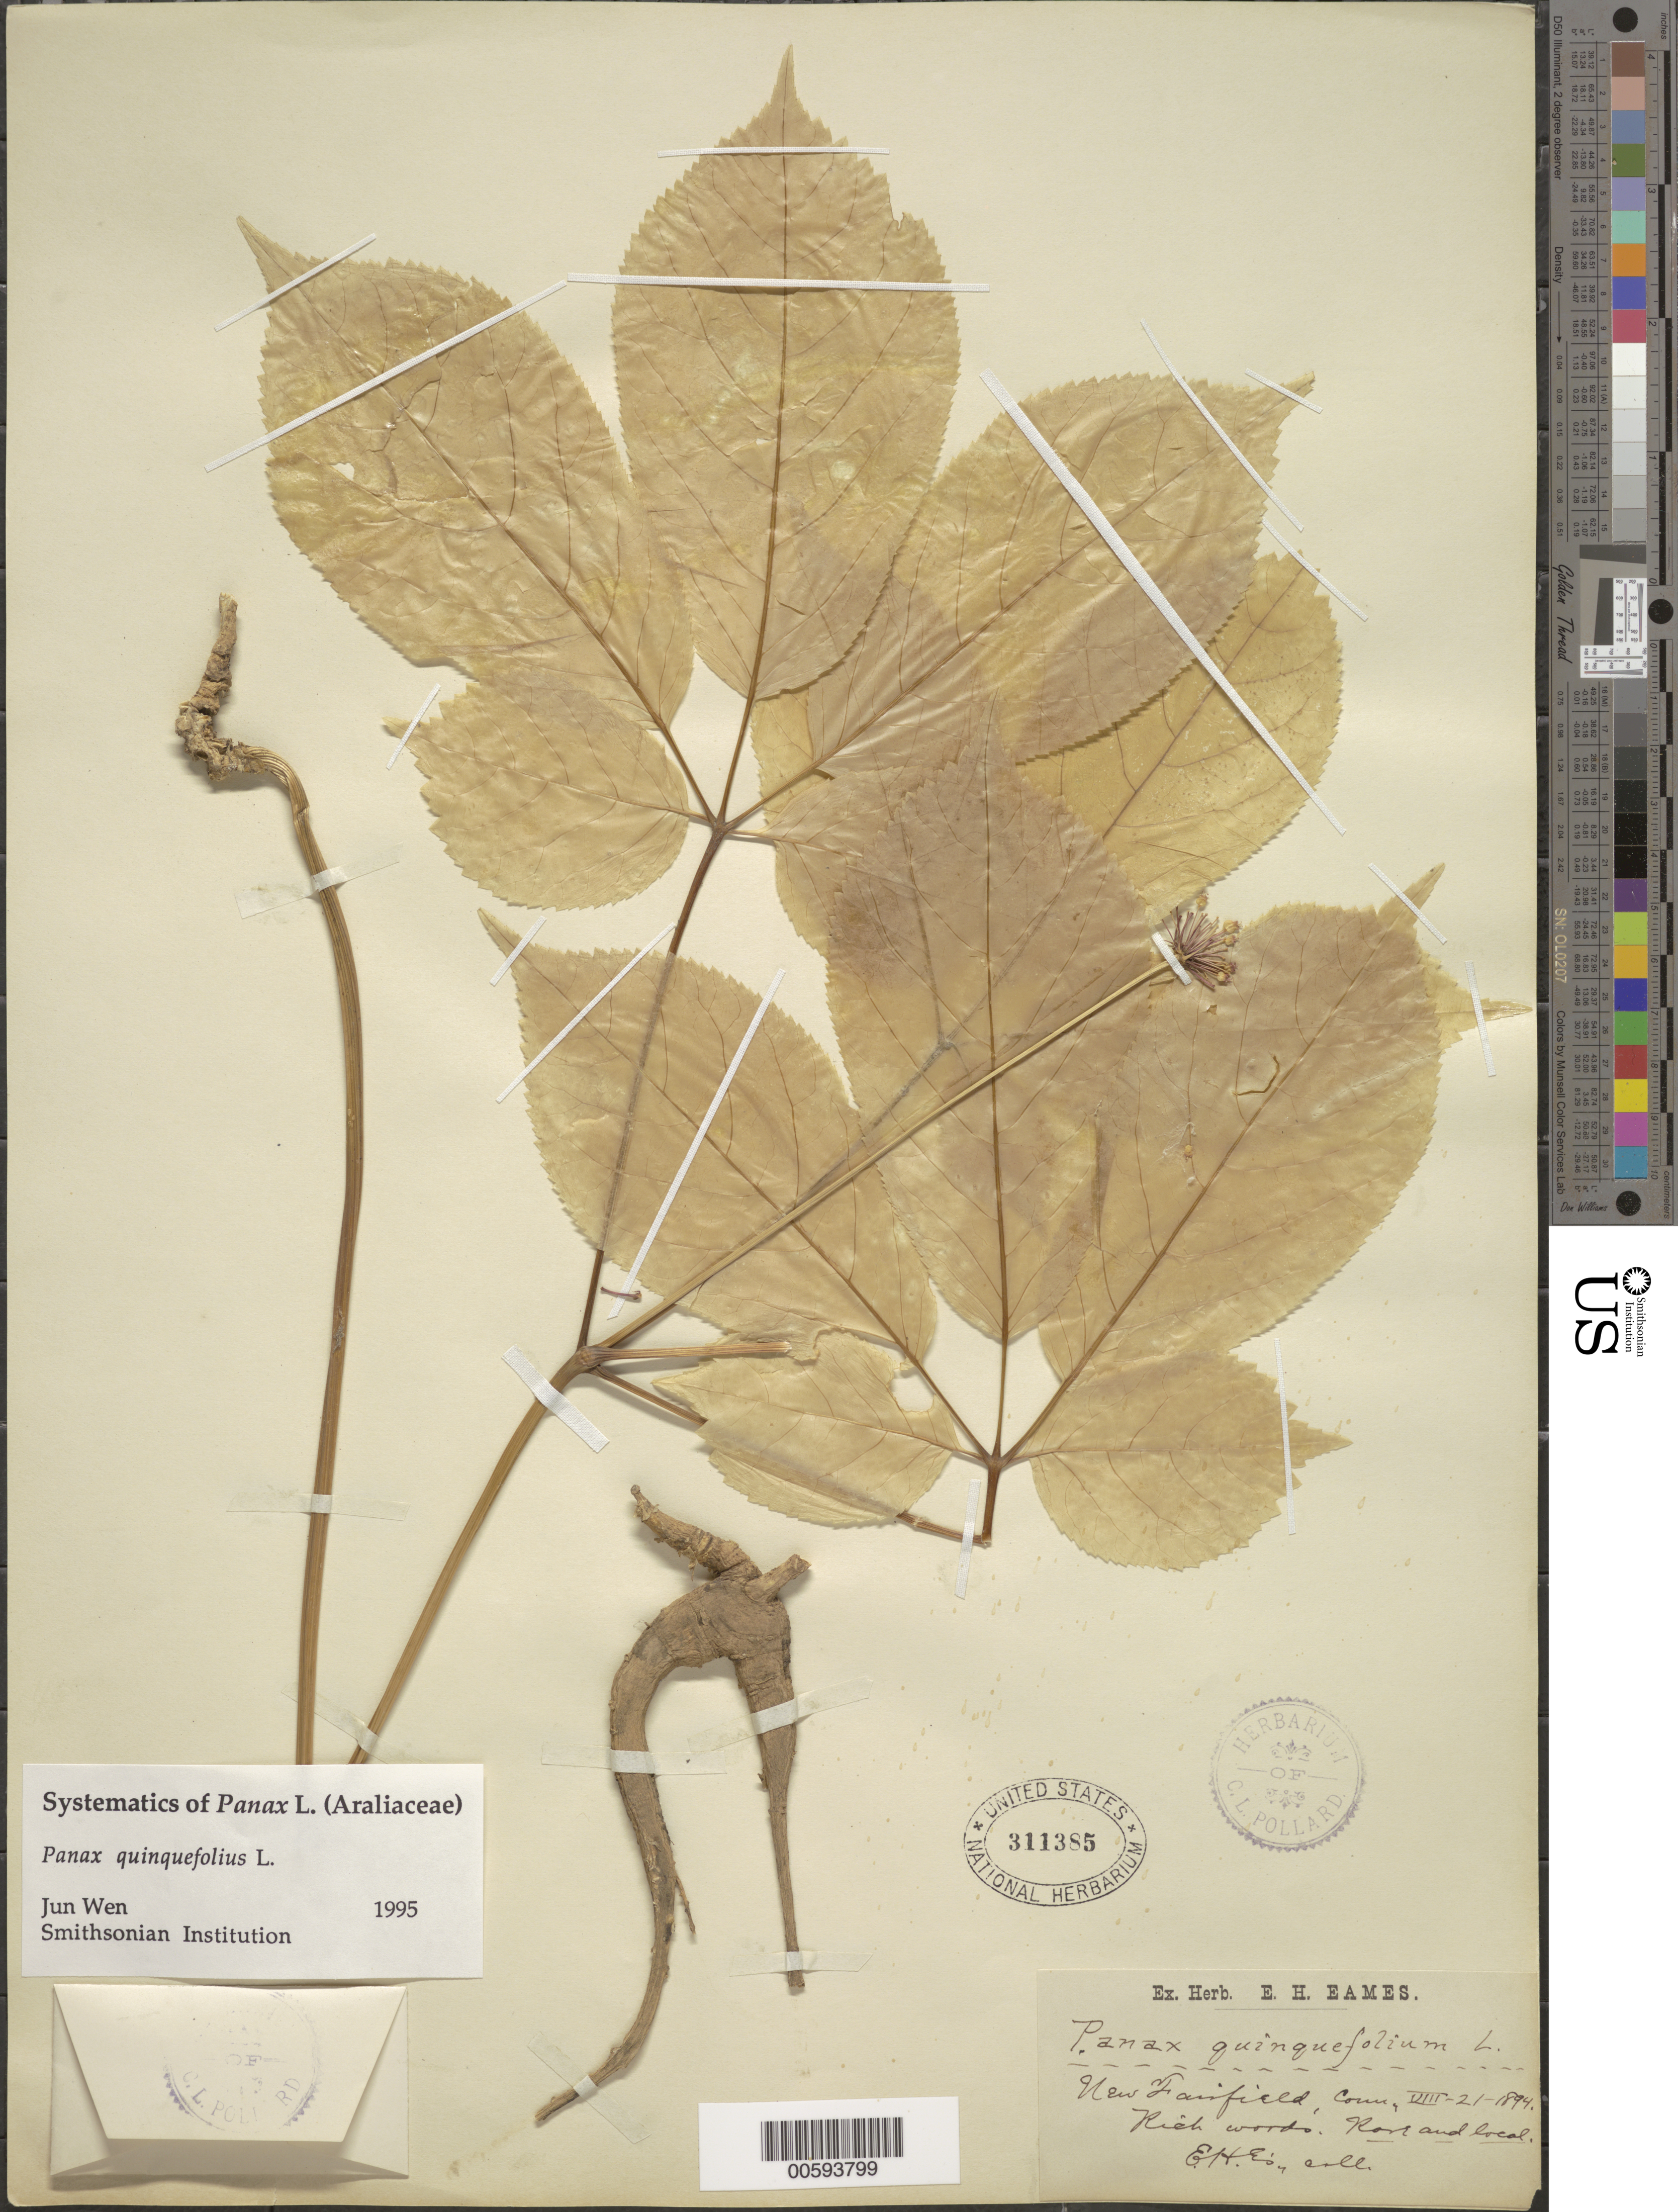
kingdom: Plantae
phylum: Tracheophyta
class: Magnoliopsida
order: Apiales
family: Araliaceae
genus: Panax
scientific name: Panax quinquefolius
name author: L.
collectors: E. H. Eames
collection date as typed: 21 Aug 1894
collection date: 1894-08-21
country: United States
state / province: Connecticut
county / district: Fairfield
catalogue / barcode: US 311385